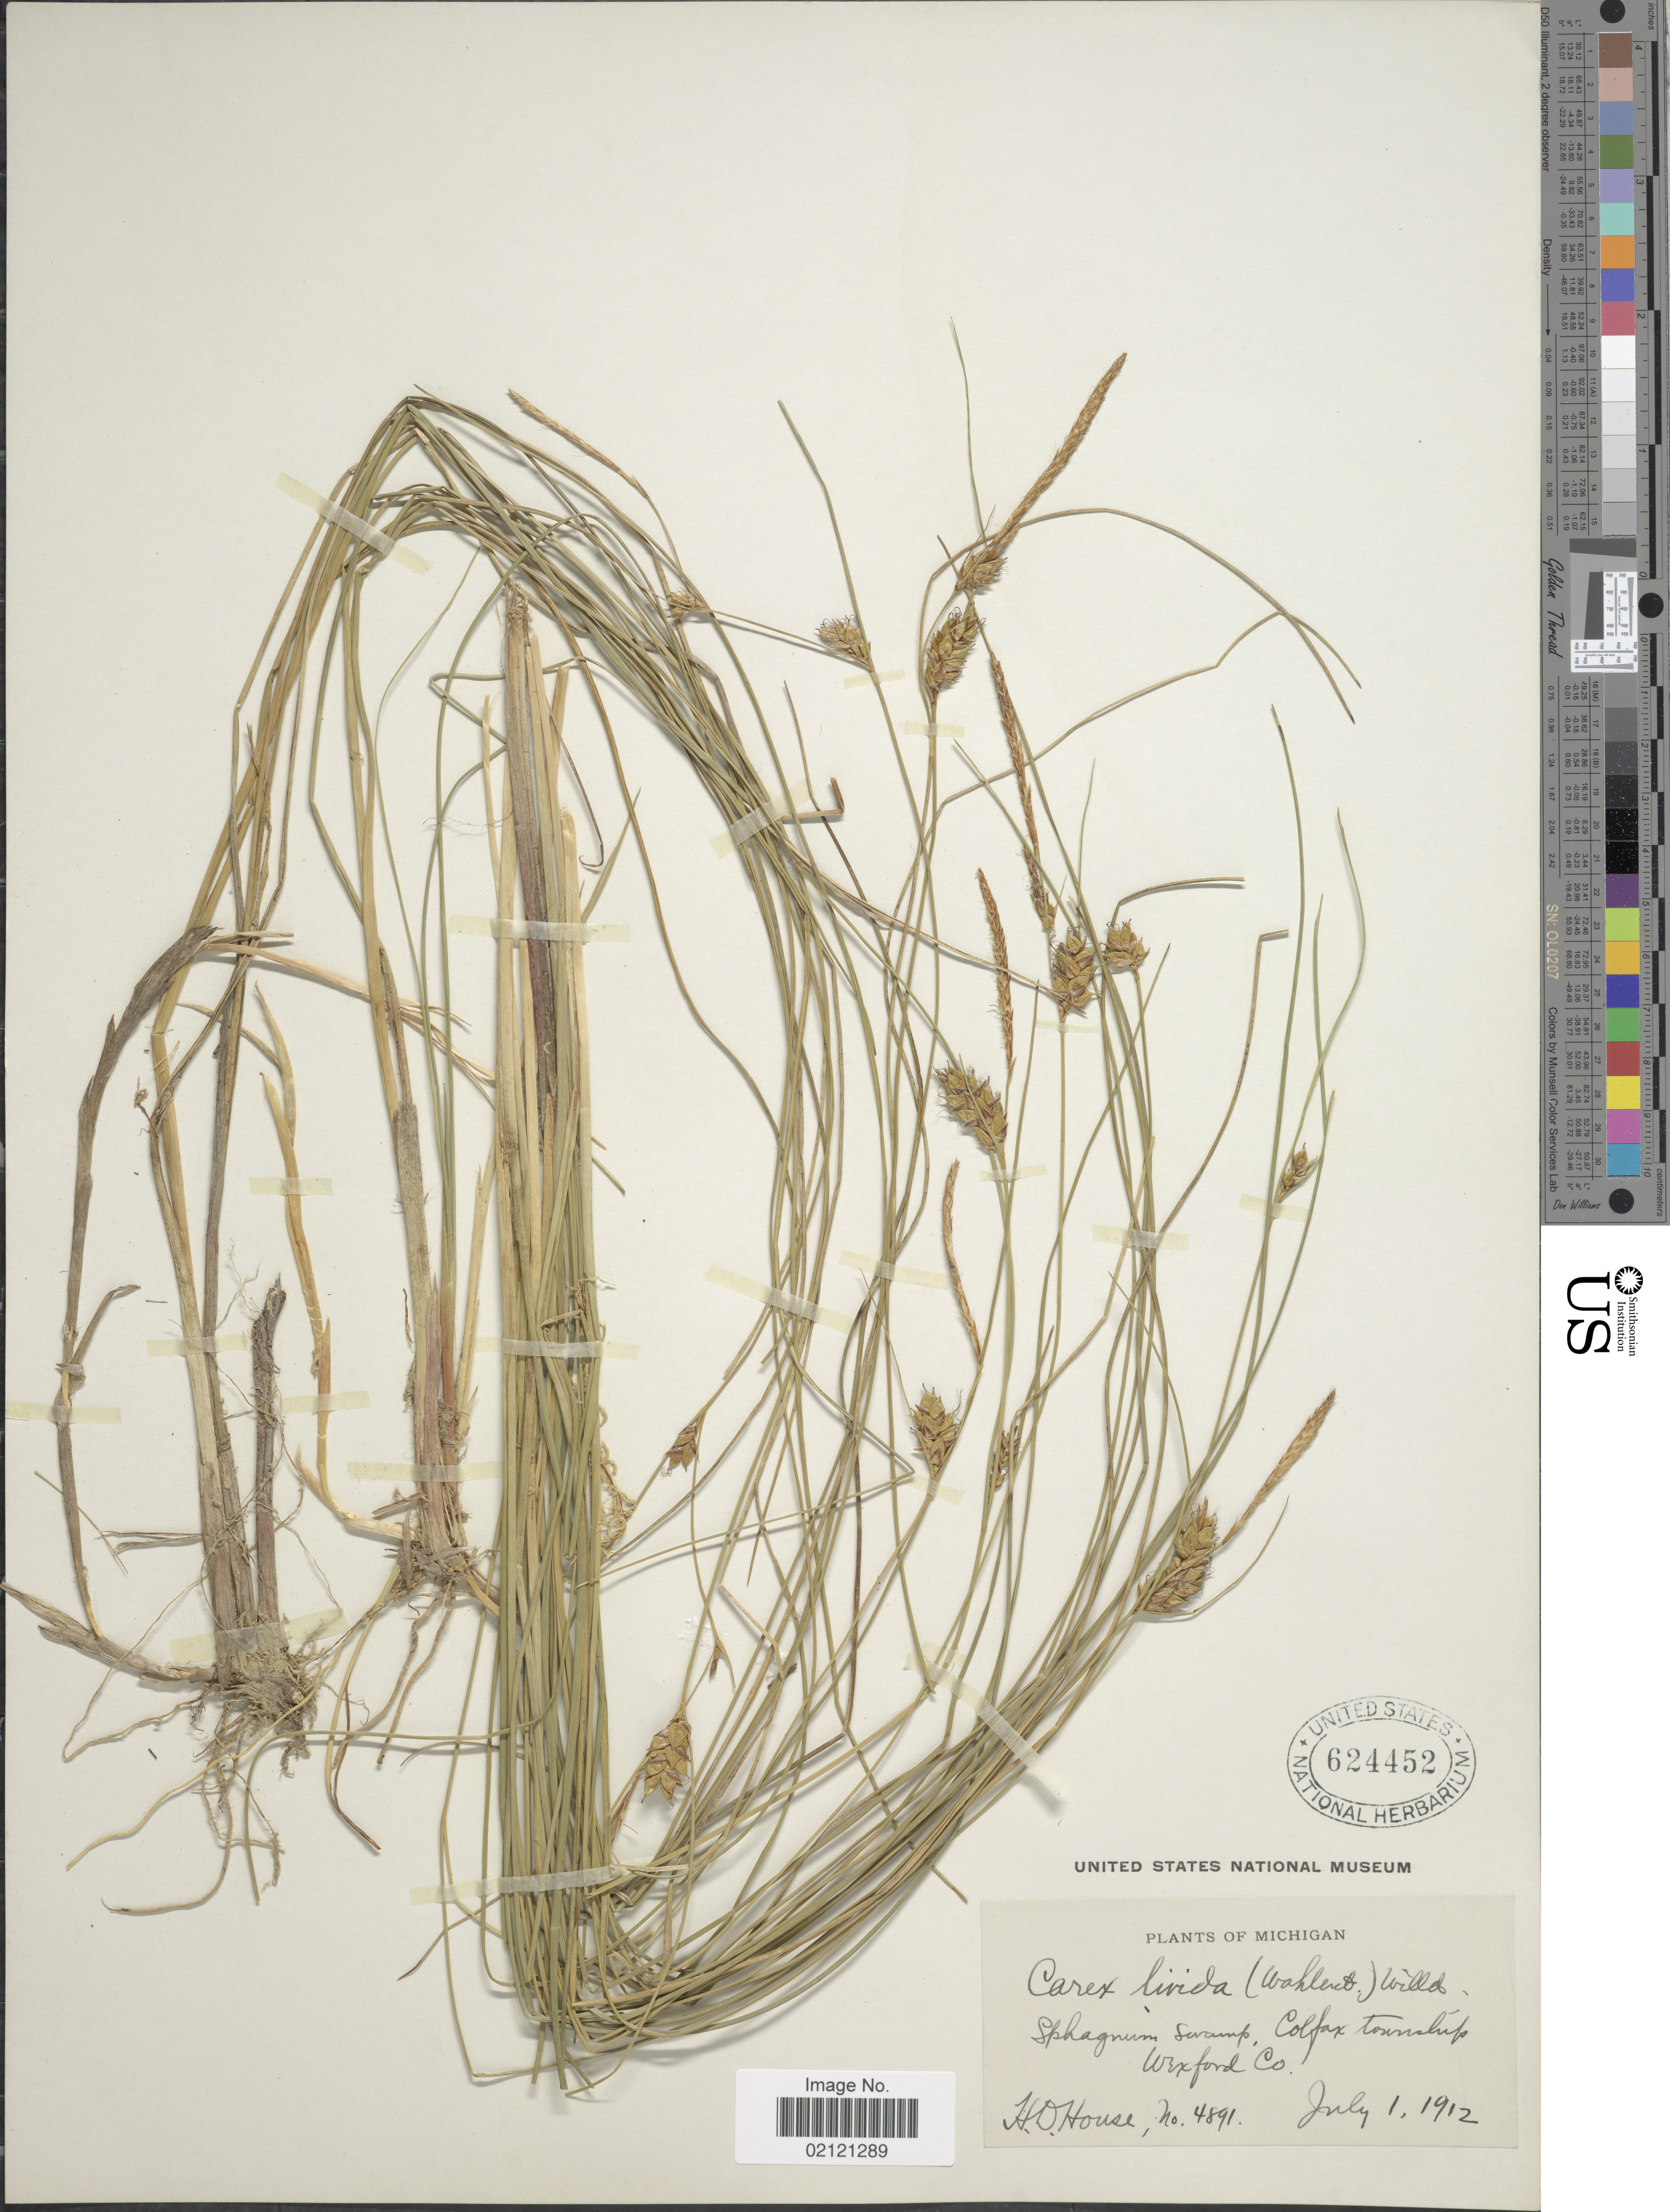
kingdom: Plantae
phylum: Tracheophyta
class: Liliopsida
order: Poales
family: Cyperaceae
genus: Carex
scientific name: Carex livida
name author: (Wahlenb.) Willd.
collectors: H. D. House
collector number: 4891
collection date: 1912-07-01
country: United States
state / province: Michigan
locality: Sphagnum Swamp, Colfax township, Wexford Co.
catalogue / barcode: US 624452